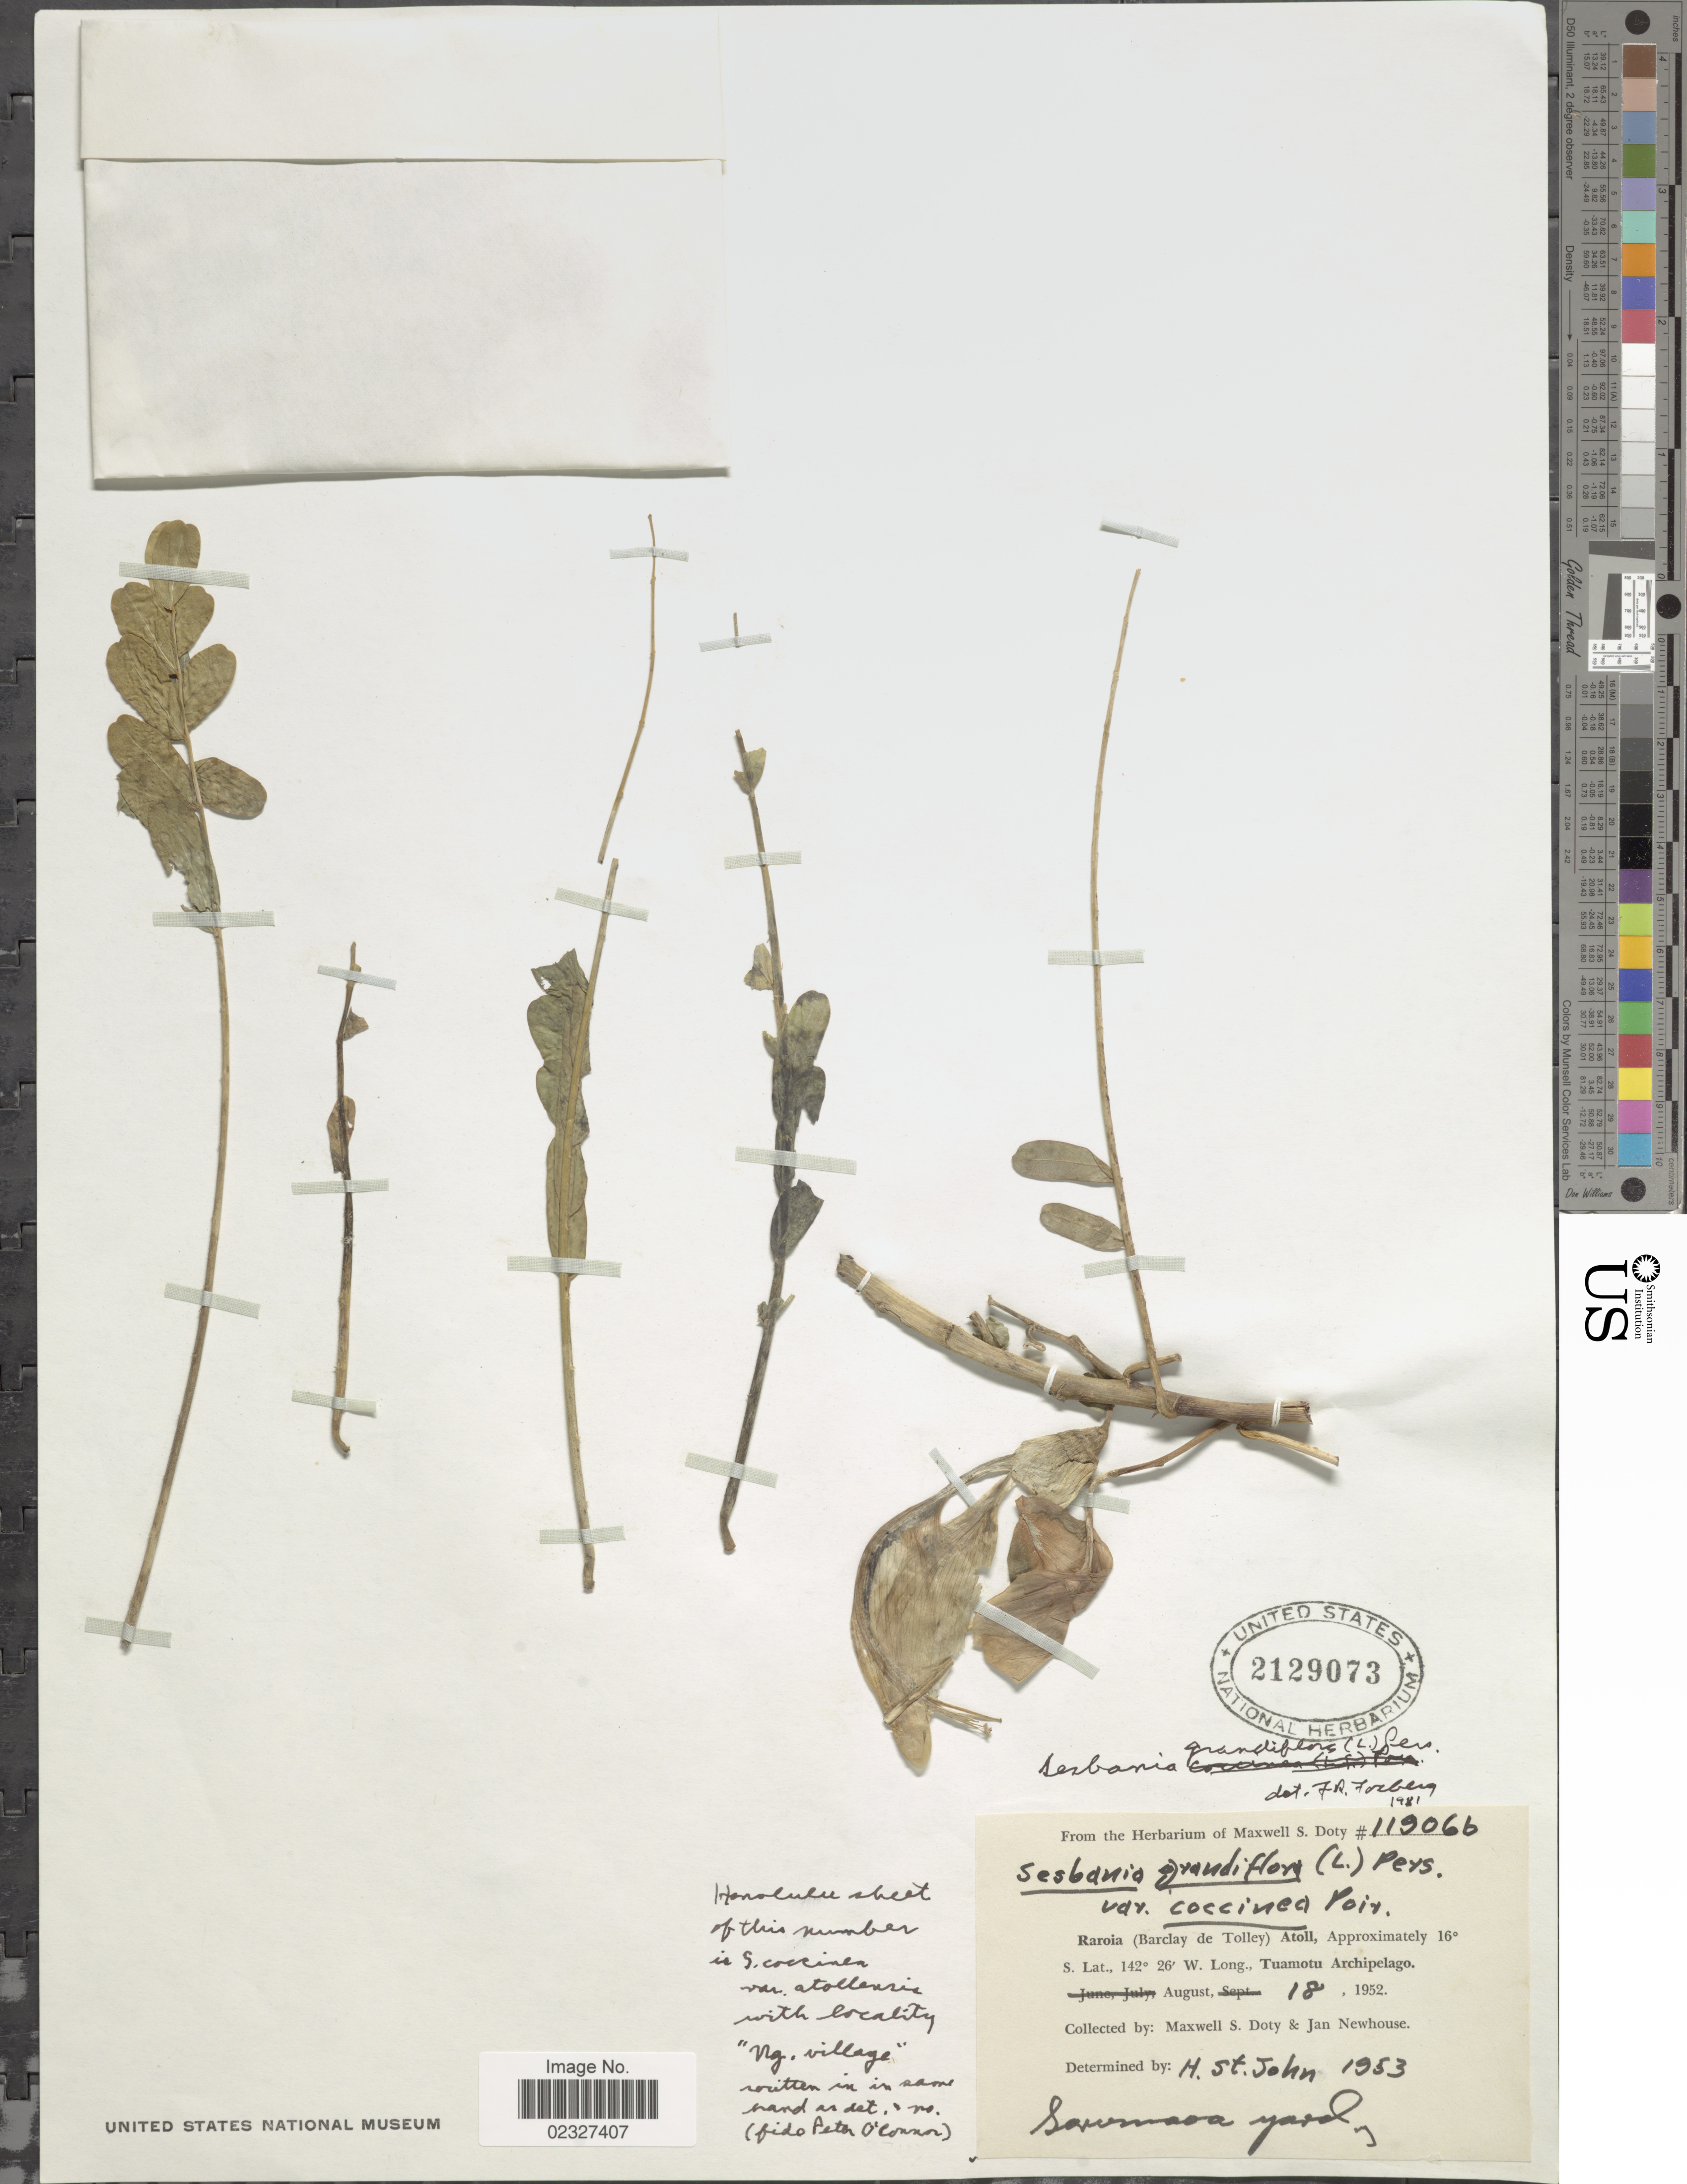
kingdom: Plantae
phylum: Tracheophyta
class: Magnoliopsida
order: Fabales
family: Fabaceae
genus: Sesbania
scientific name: Sesbania grandiflora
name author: (L.) Poir.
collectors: M. S. Doty & J. Newhouse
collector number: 11906b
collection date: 1952-08-18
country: French Polynesia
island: Raroia [Barclay de Tolley] Atoll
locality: Raroia (Barclay de Tolley) Atoll, Tuamotu Archipelago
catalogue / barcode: US 2129073